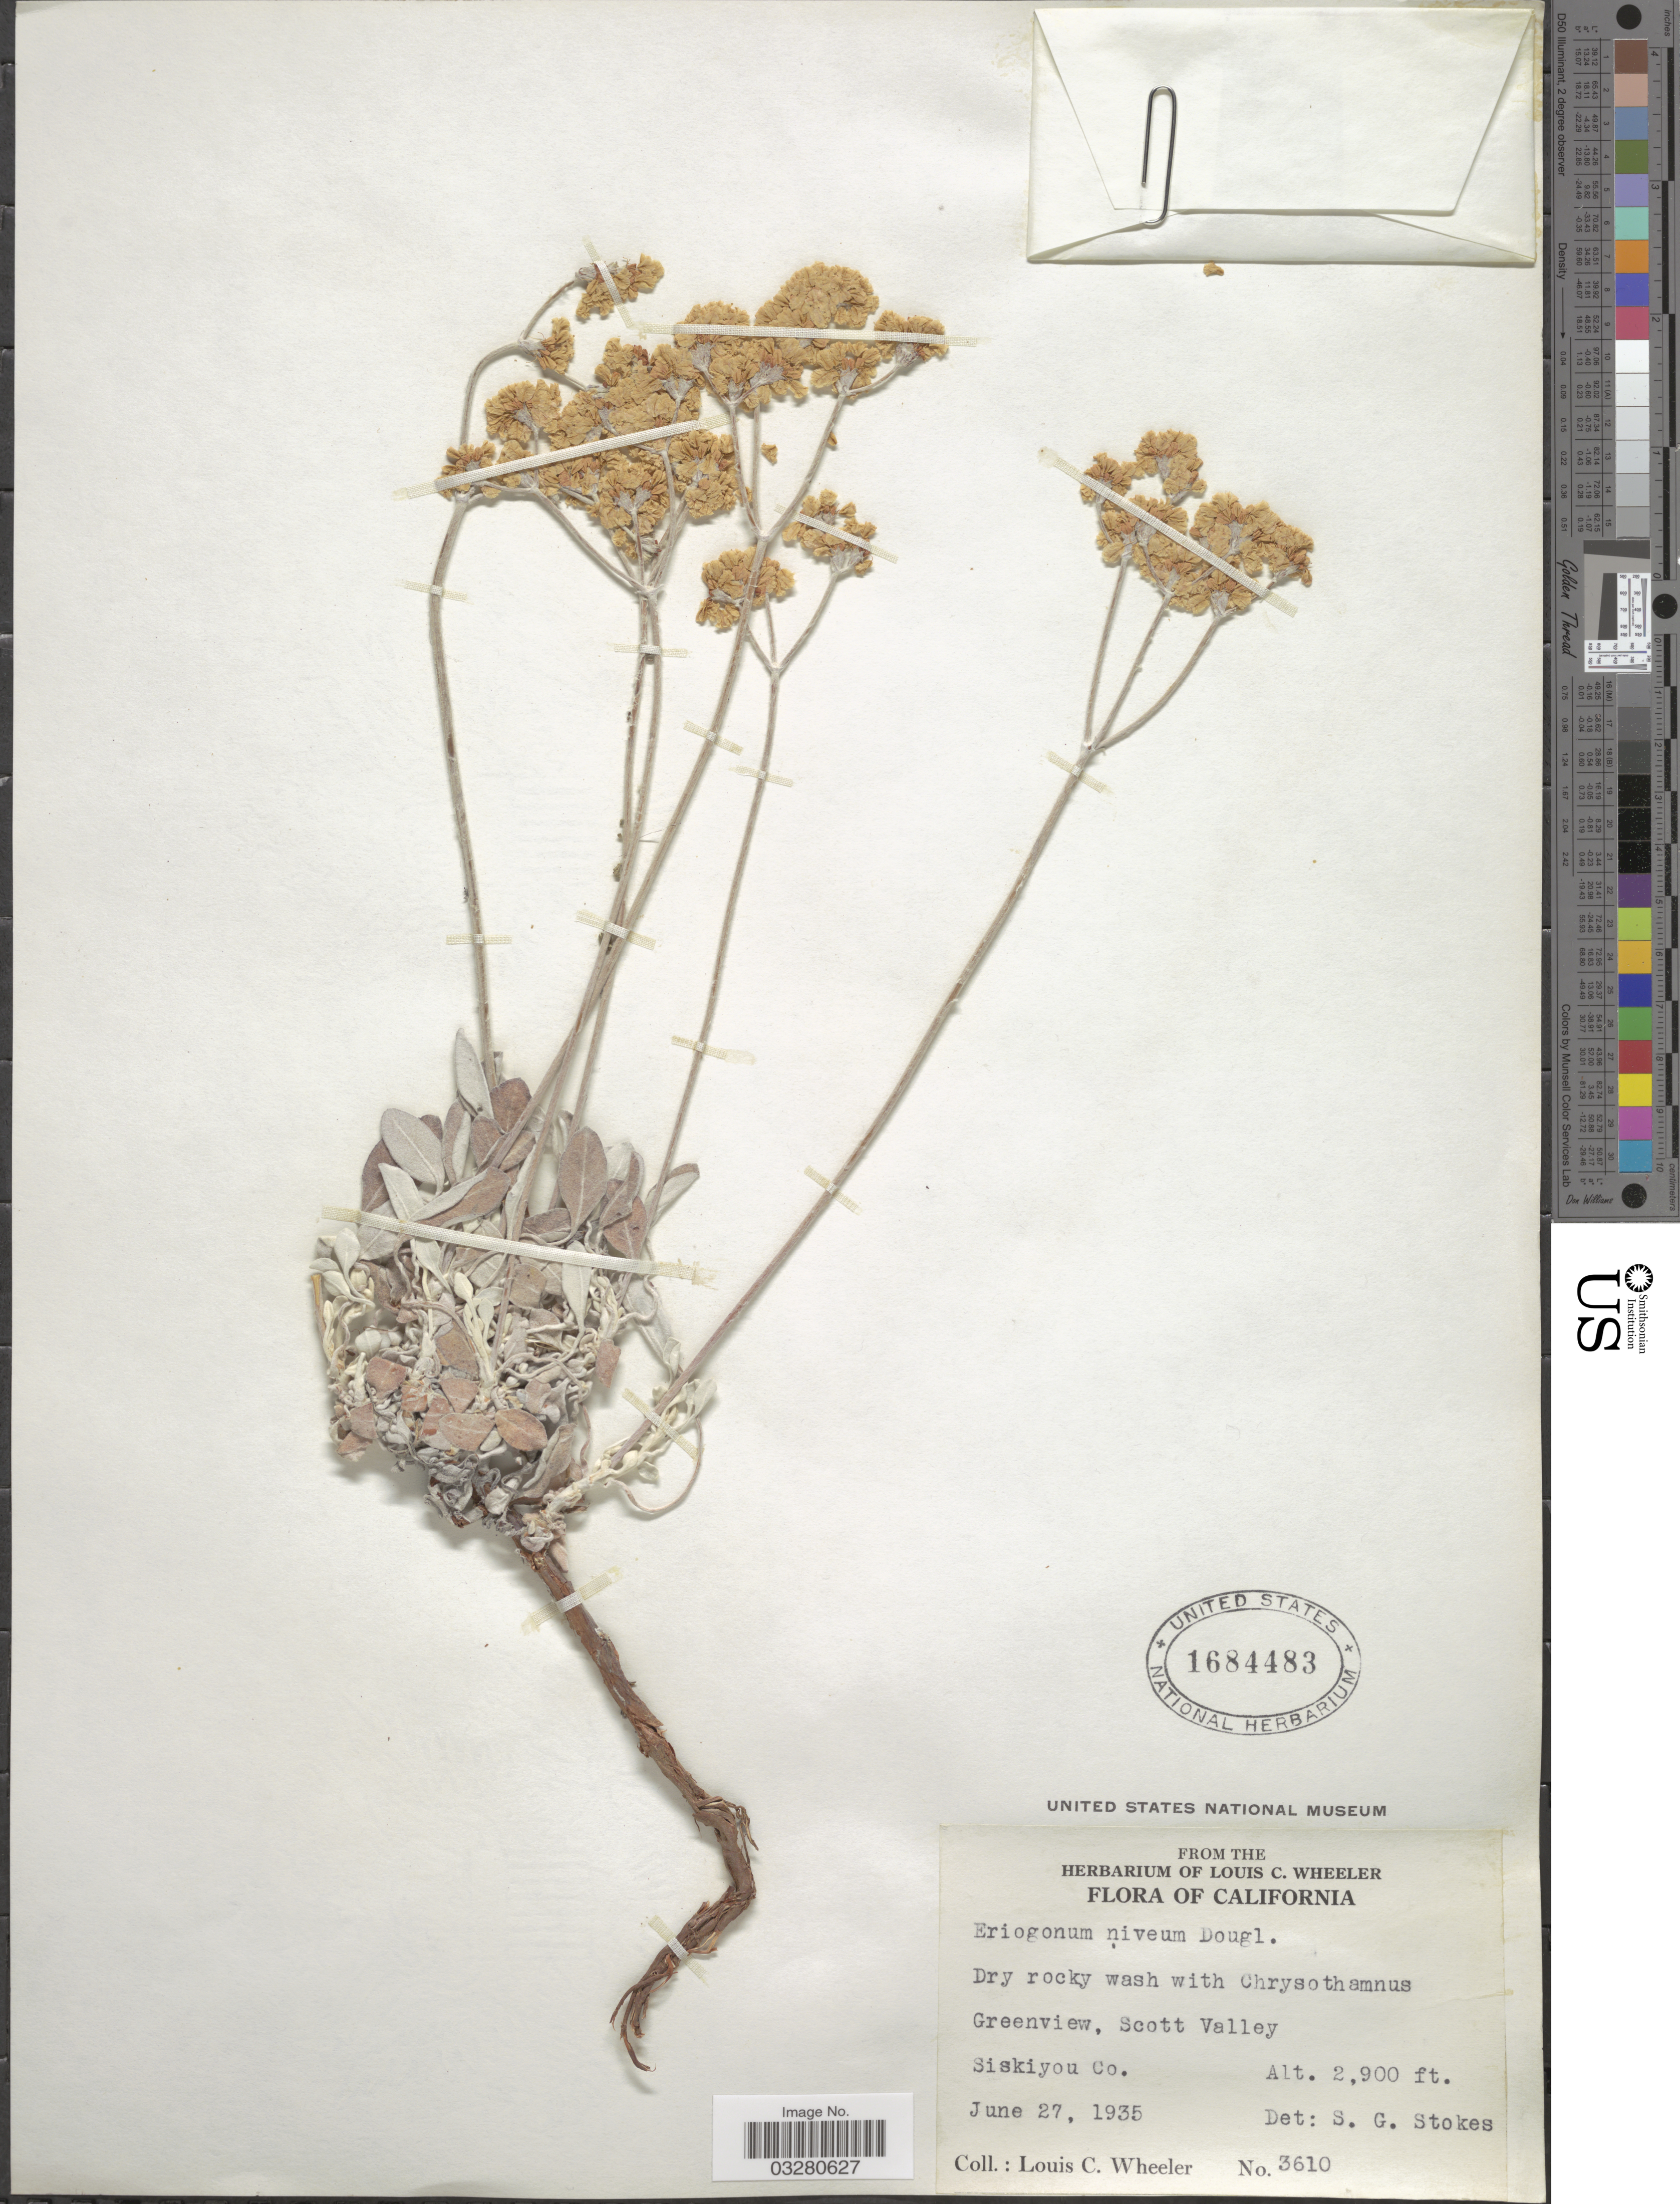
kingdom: Plantae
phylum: Tracheophyta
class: Magnoliopsida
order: Caryophyllales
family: Polygonaceae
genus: Eriogonum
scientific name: Eriogonum proliferum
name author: Torr. & A. Gray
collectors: L. C. Wheeler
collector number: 3610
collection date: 1935-06-27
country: United States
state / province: California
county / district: Siskiyou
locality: Greenview, Scott Valley. Siskiyou Co.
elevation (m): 884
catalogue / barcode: US 1684483